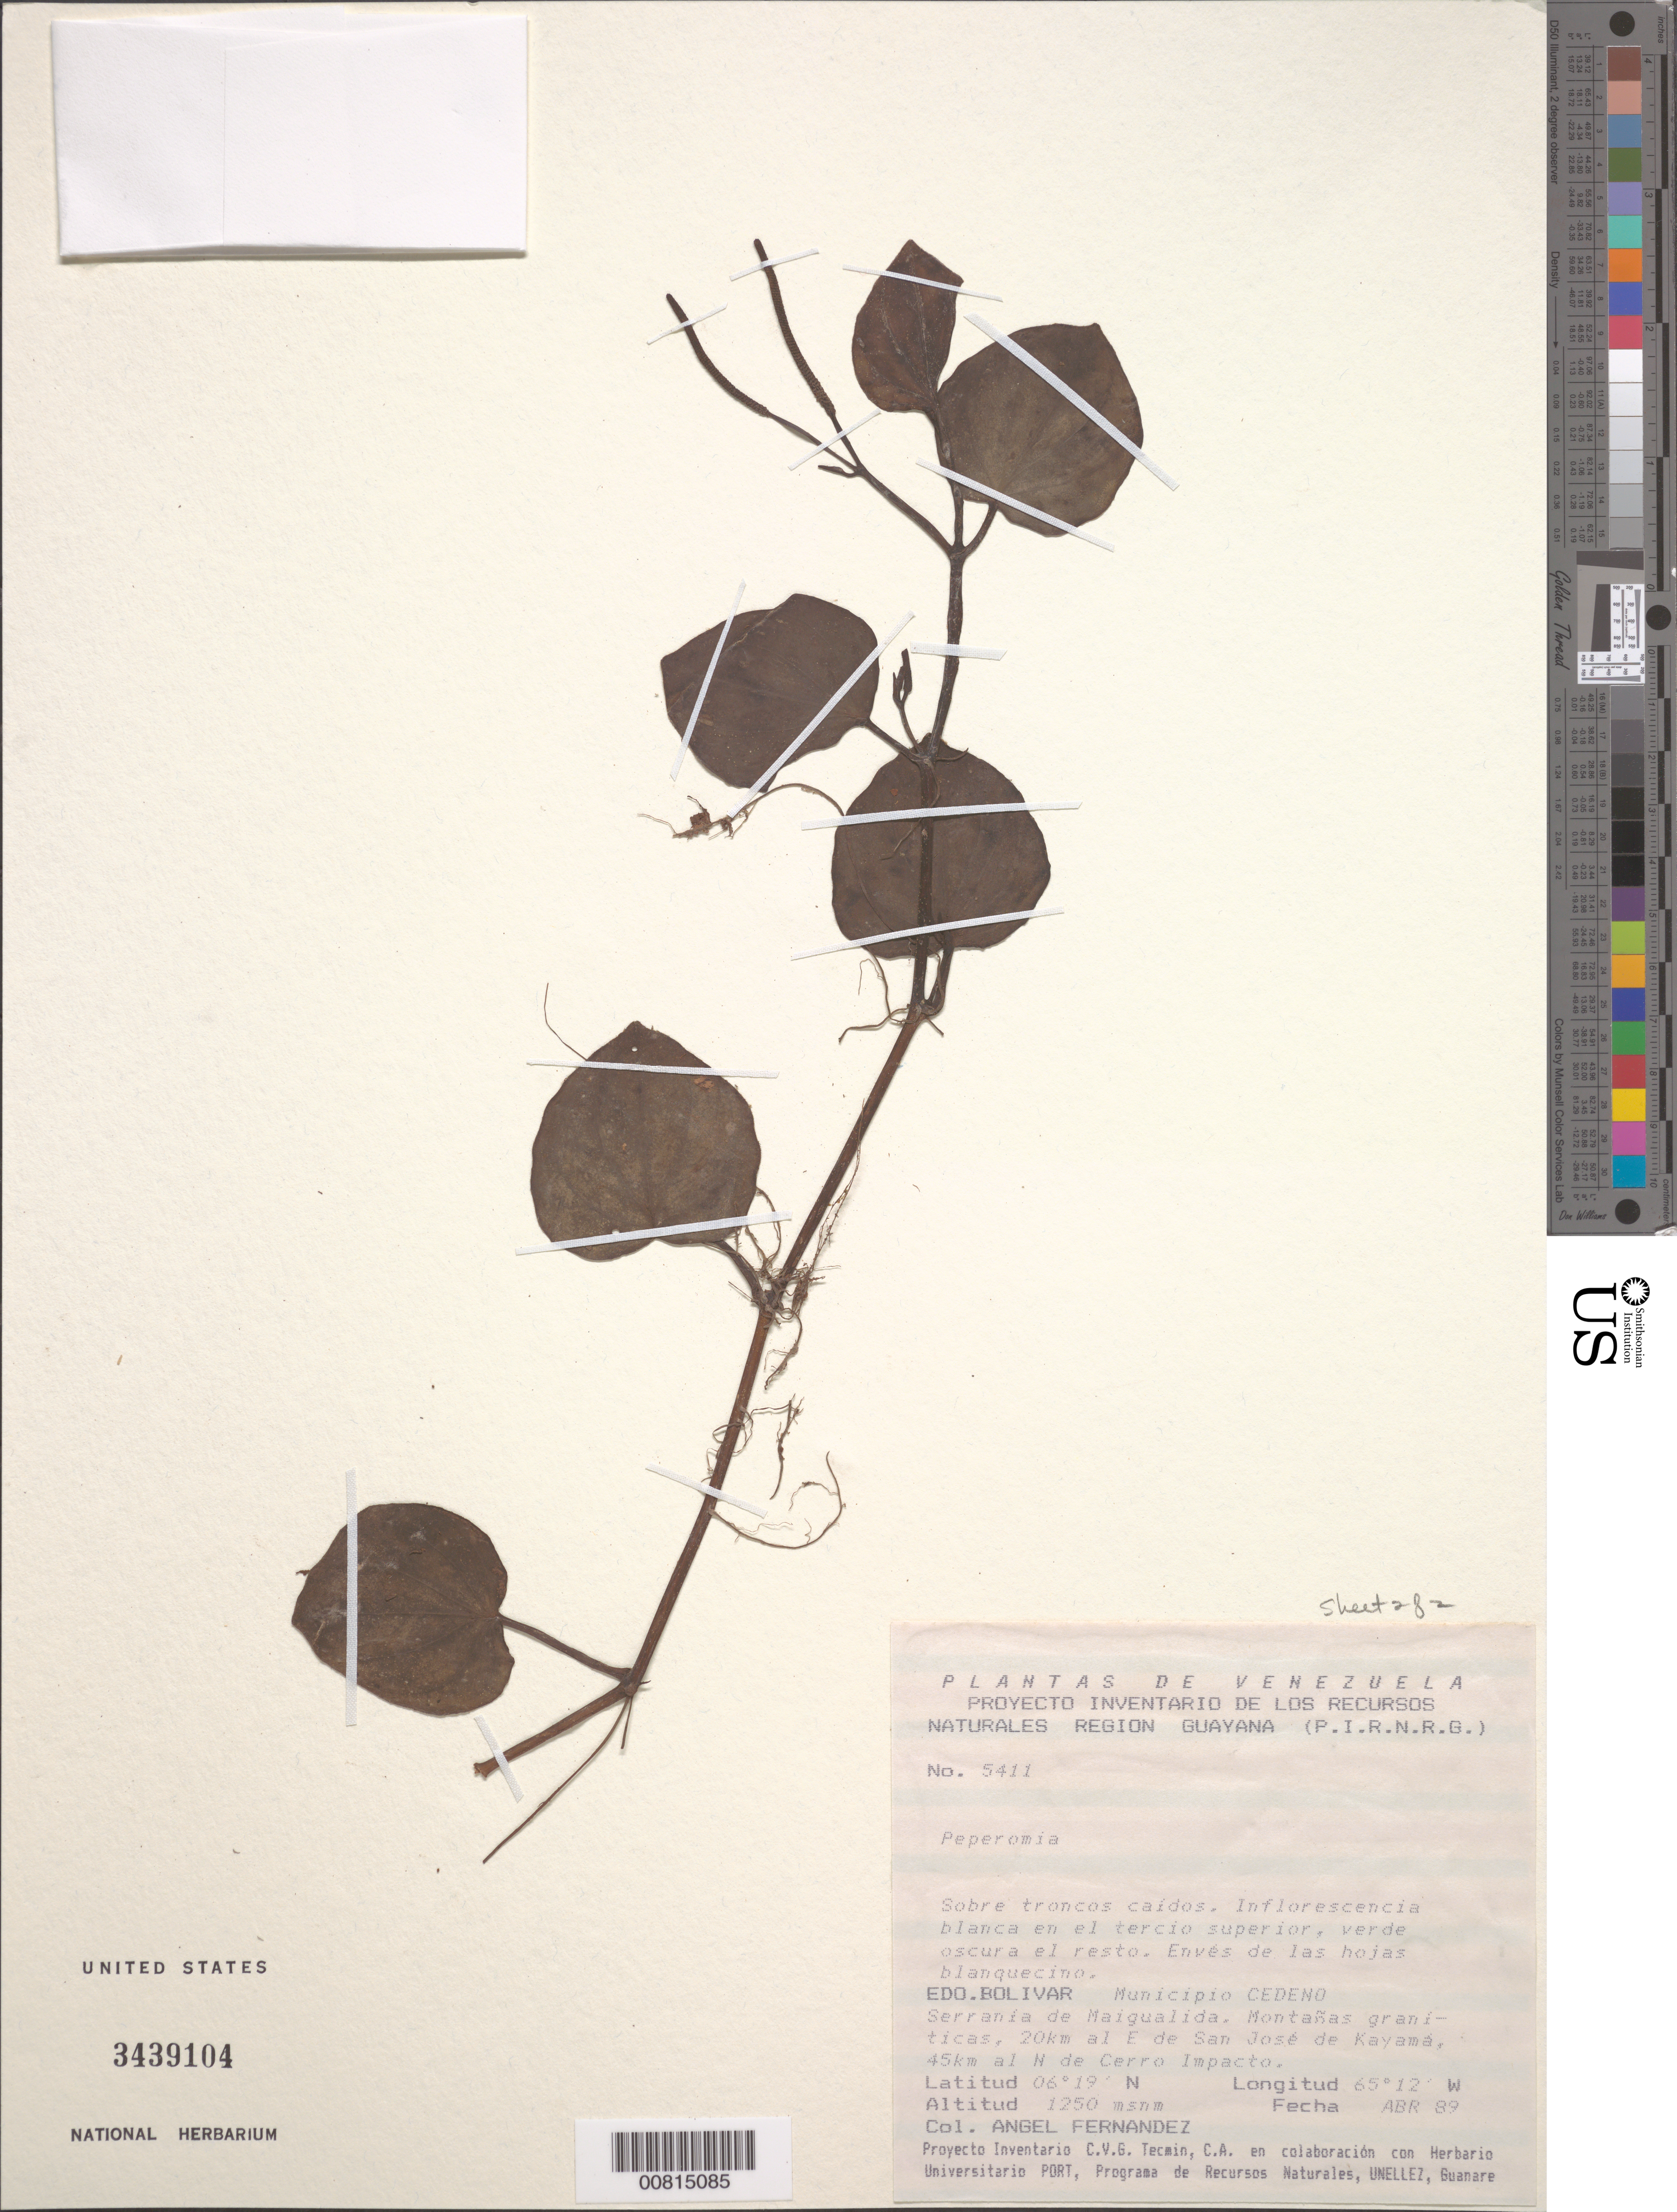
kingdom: Plantae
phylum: Tracheophyta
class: Magnoliopsida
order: Piperales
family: Piperaceae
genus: Peperomia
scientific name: Peperomia sp.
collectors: Á. Fernández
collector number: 5411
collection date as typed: Transcribed d/m/y: /4/89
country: Venezuela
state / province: Bolivar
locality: Municipio Cedeno. Serranía de Maigualida. Montañas graniticas, 20km al E de San José de Kayamá, 45km al N de Cerro Impacto.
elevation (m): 1250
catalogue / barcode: US 3439101